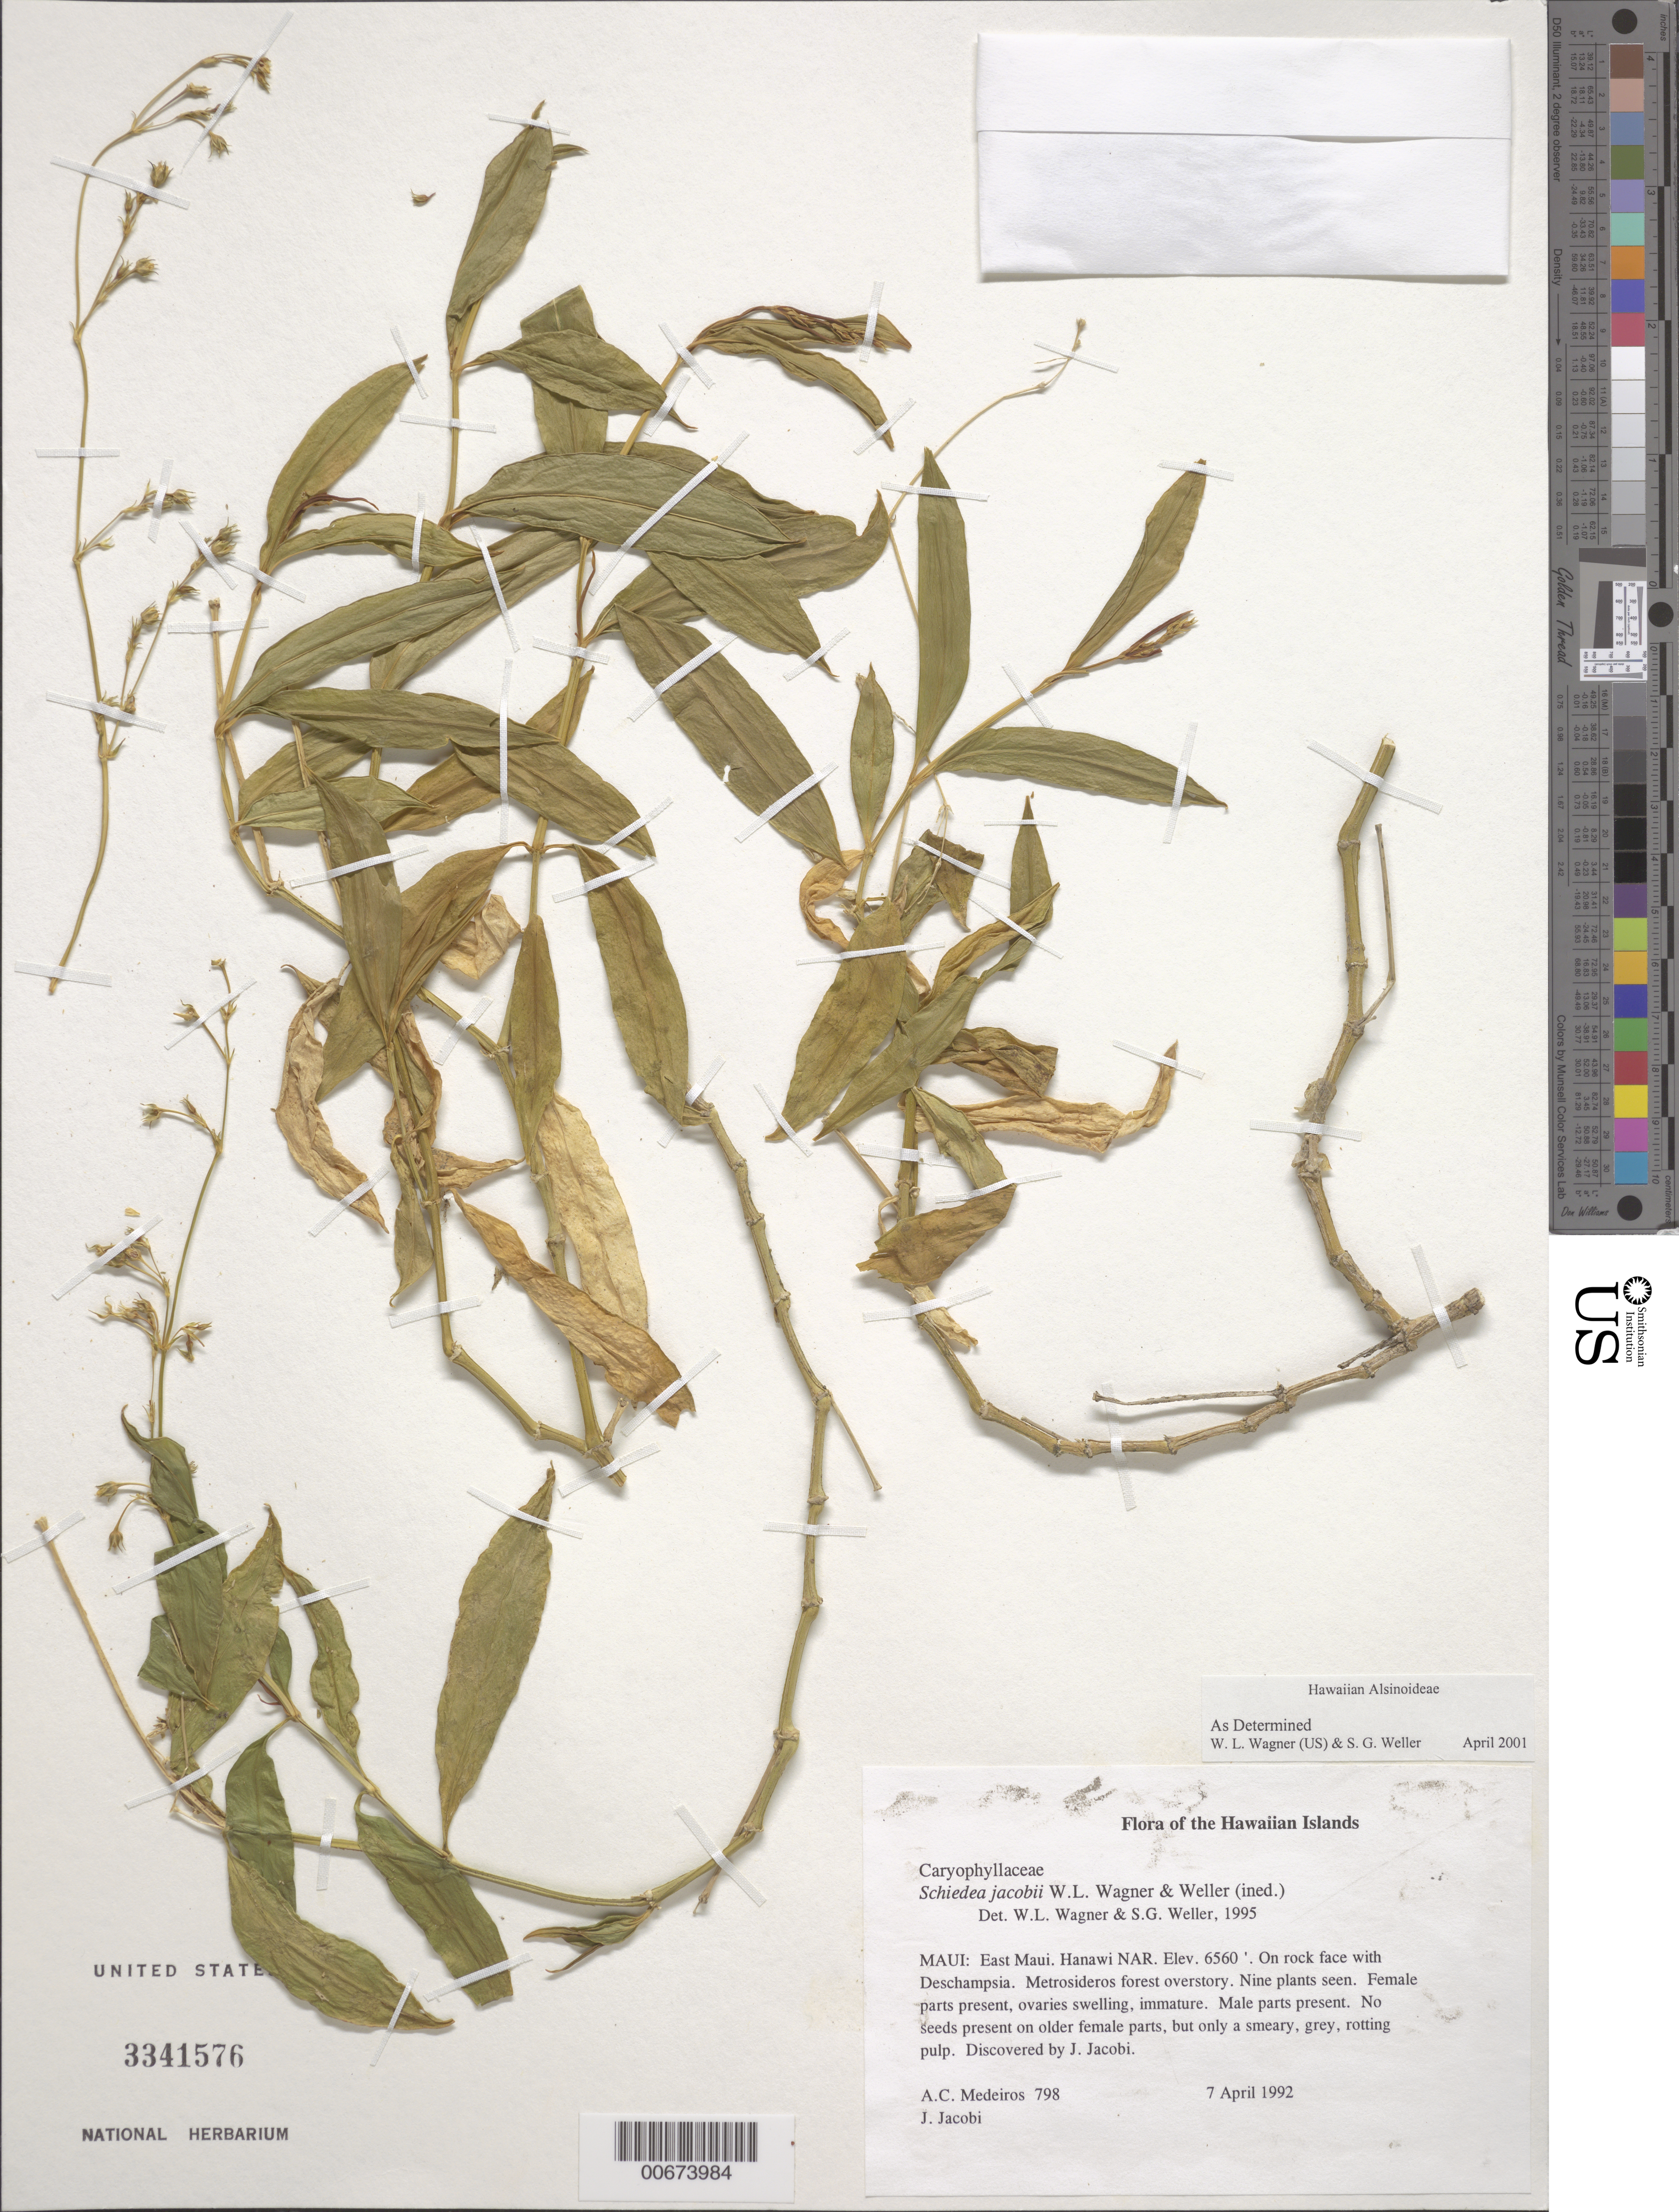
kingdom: Plantae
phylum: Tracheophyta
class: Magnoliopsida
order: Caryophyllales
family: Caryophyllaceae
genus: Schiedea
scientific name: Schiedea jacobii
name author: W.L. Wagner et al.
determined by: Wagner, W. L.; Weller, Stephen G.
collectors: A. Medeiros & J. Jacobi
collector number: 798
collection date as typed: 7 Apr 1992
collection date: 1992-04-07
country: United States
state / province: Hawaii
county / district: Maui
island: Maui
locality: East Maui, Hanawi NAR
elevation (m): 1999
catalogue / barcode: US 3341576